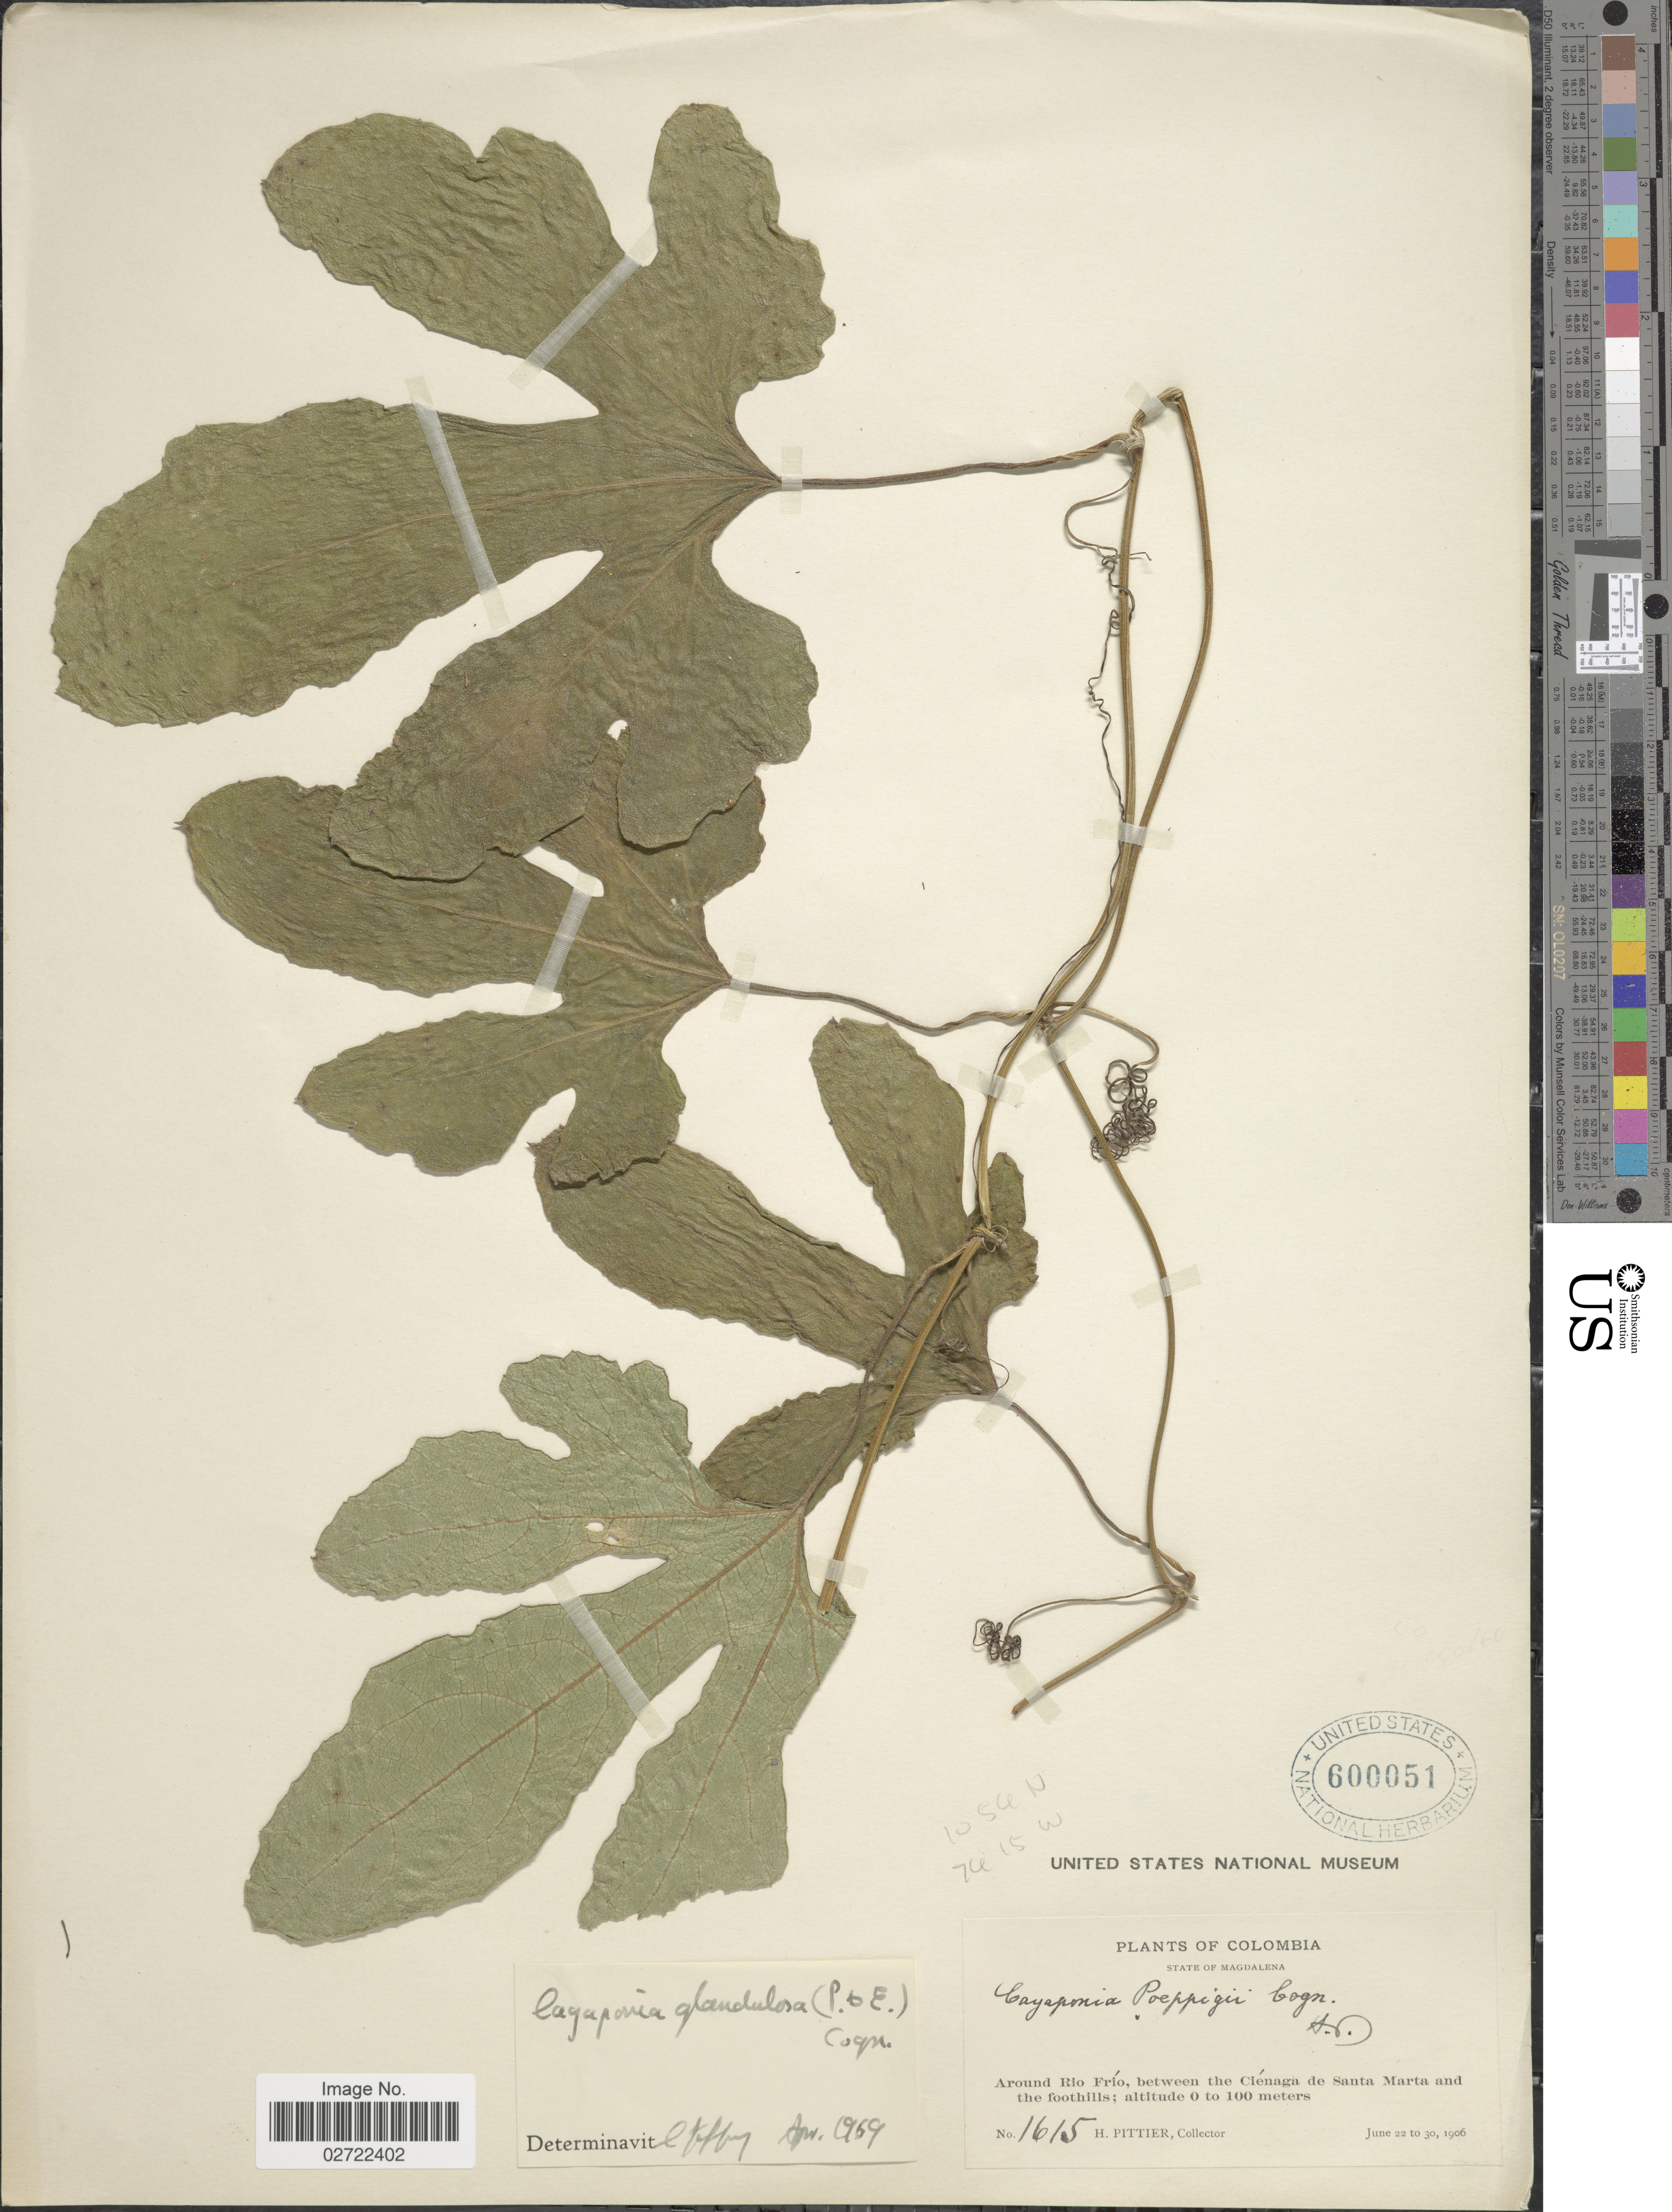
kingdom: Plantae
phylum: Tracheophyta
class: Magnoliopsida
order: Cucurbitales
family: Cucurbitaceae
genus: Cayaponia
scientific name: Cayaponia glandulosa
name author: (Poepp. & Endl.) Cogn.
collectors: H. F. Pittier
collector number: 1615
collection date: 1906-06-22/1906-06-30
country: Colombia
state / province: Magdalena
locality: Around Río Frío, between the Ciénaga de Santa Marta and the foothills.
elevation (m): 0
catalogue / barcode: US 600051